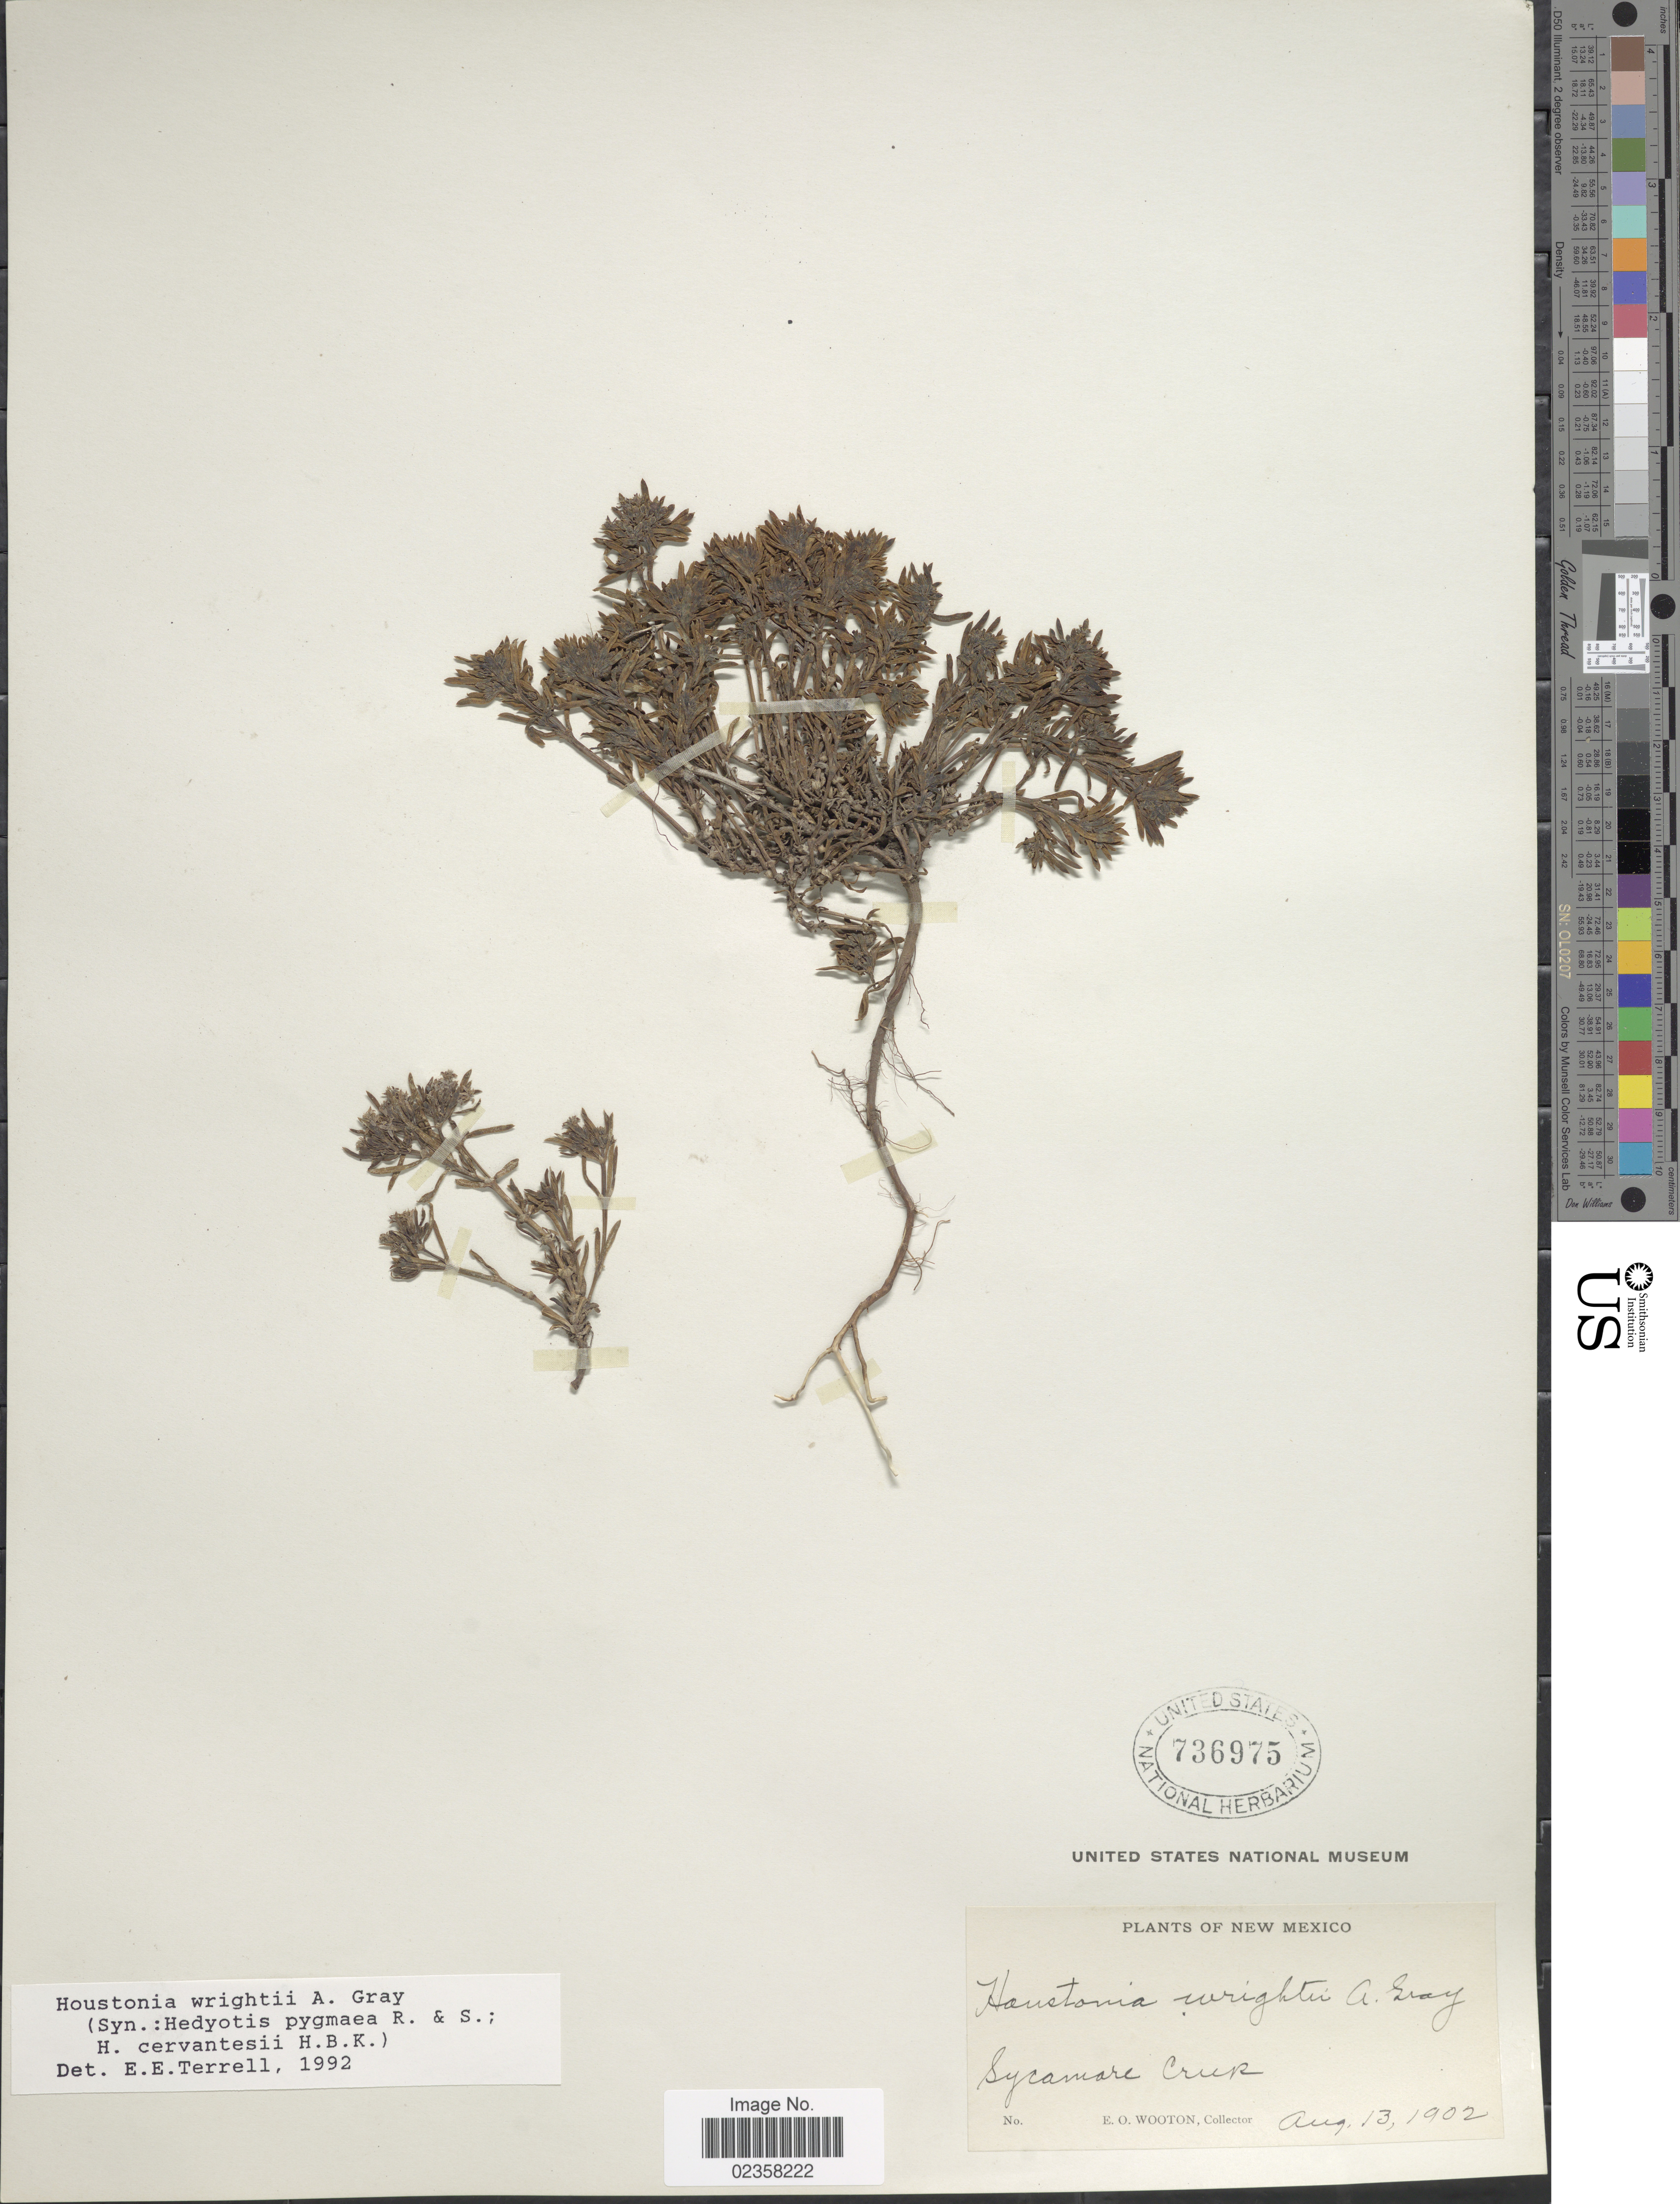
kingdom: Plantae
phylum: Tracheophyta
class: Magnoliopsida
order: Gentianales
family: Rubiaceae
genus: Houstonia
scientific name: Houstonia wrightii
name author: (A. Gray) A. Gray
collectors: E. O. Wooton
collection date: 1902-08-13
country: United States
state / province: New Mexico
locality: Sycamore Creek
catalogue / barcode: US 736975